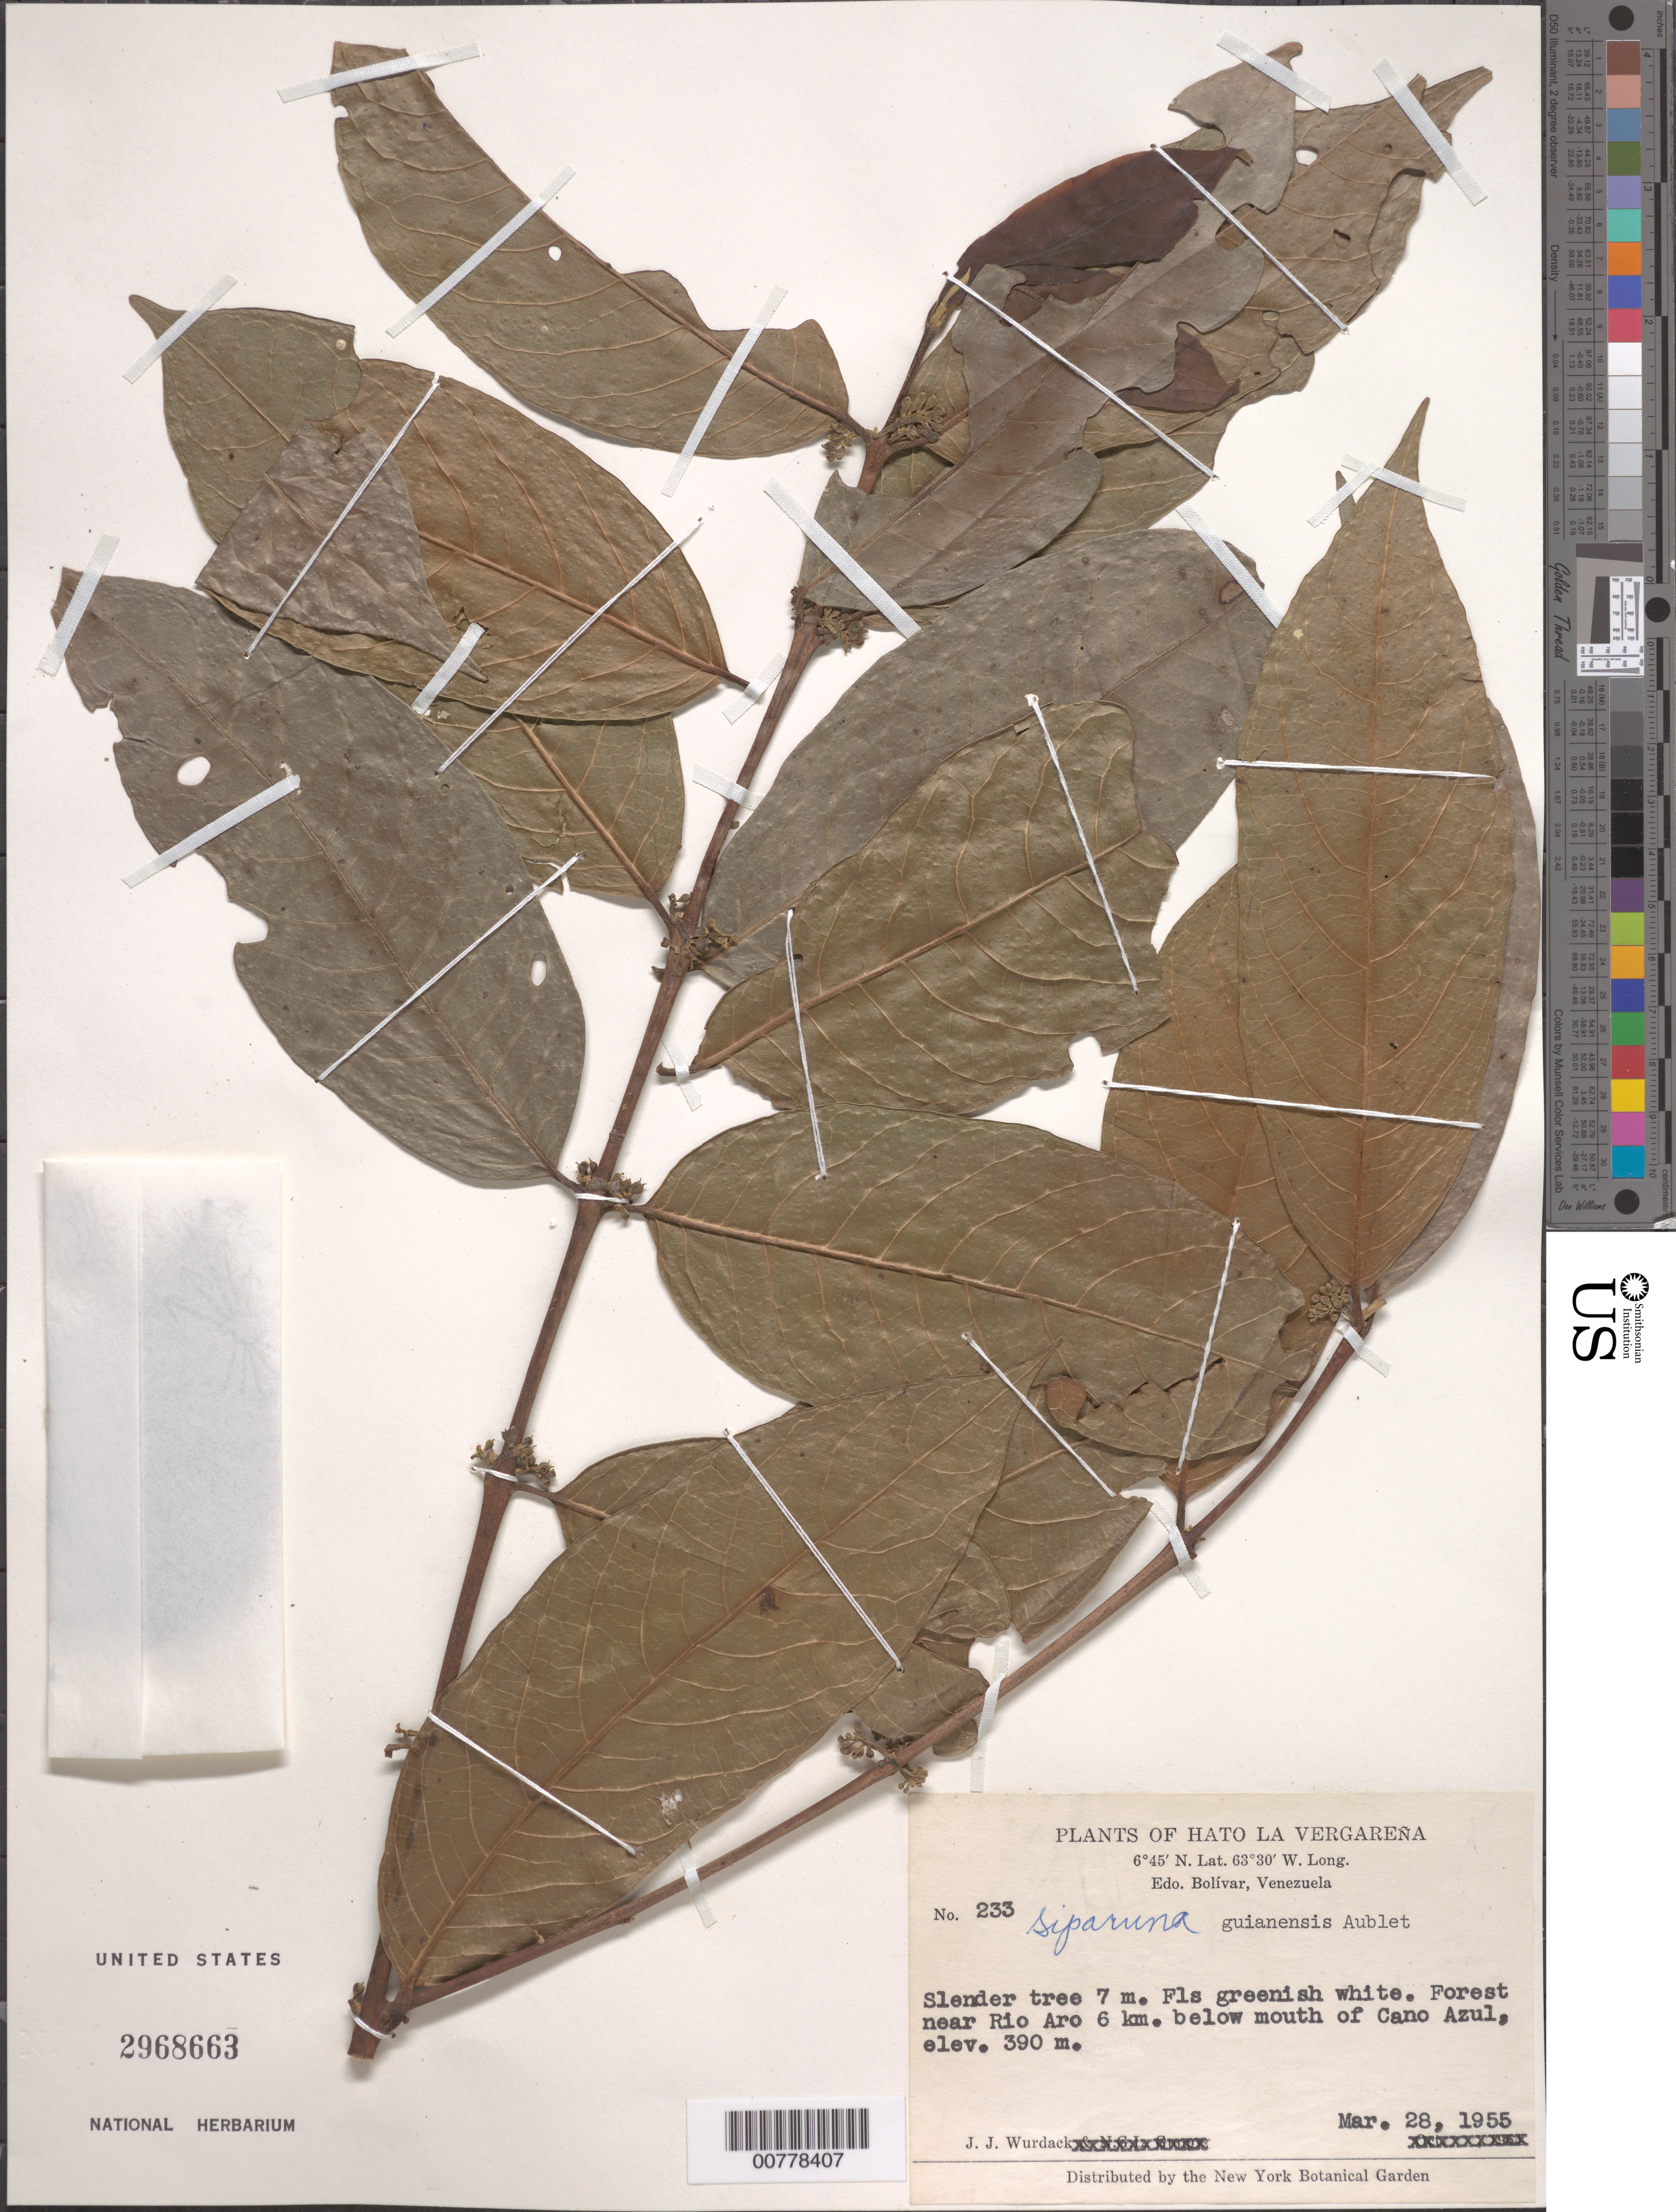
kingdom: Plantae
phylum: Tracheophyta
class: Magnoliopsida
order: Laurales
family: Siparunaceae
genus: Siparuna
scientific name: Siparuna guianensis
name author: Aubl.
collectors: J. J. Wurdack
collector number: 233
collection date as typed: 28-Mar-55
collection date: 1955-03-28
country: Venezuela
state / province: Bolívar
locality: Hato La Vergareña, Río Aro, 6 km below mouth of Caño Azul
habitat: Forest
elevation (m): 390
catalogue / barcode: US 2968663